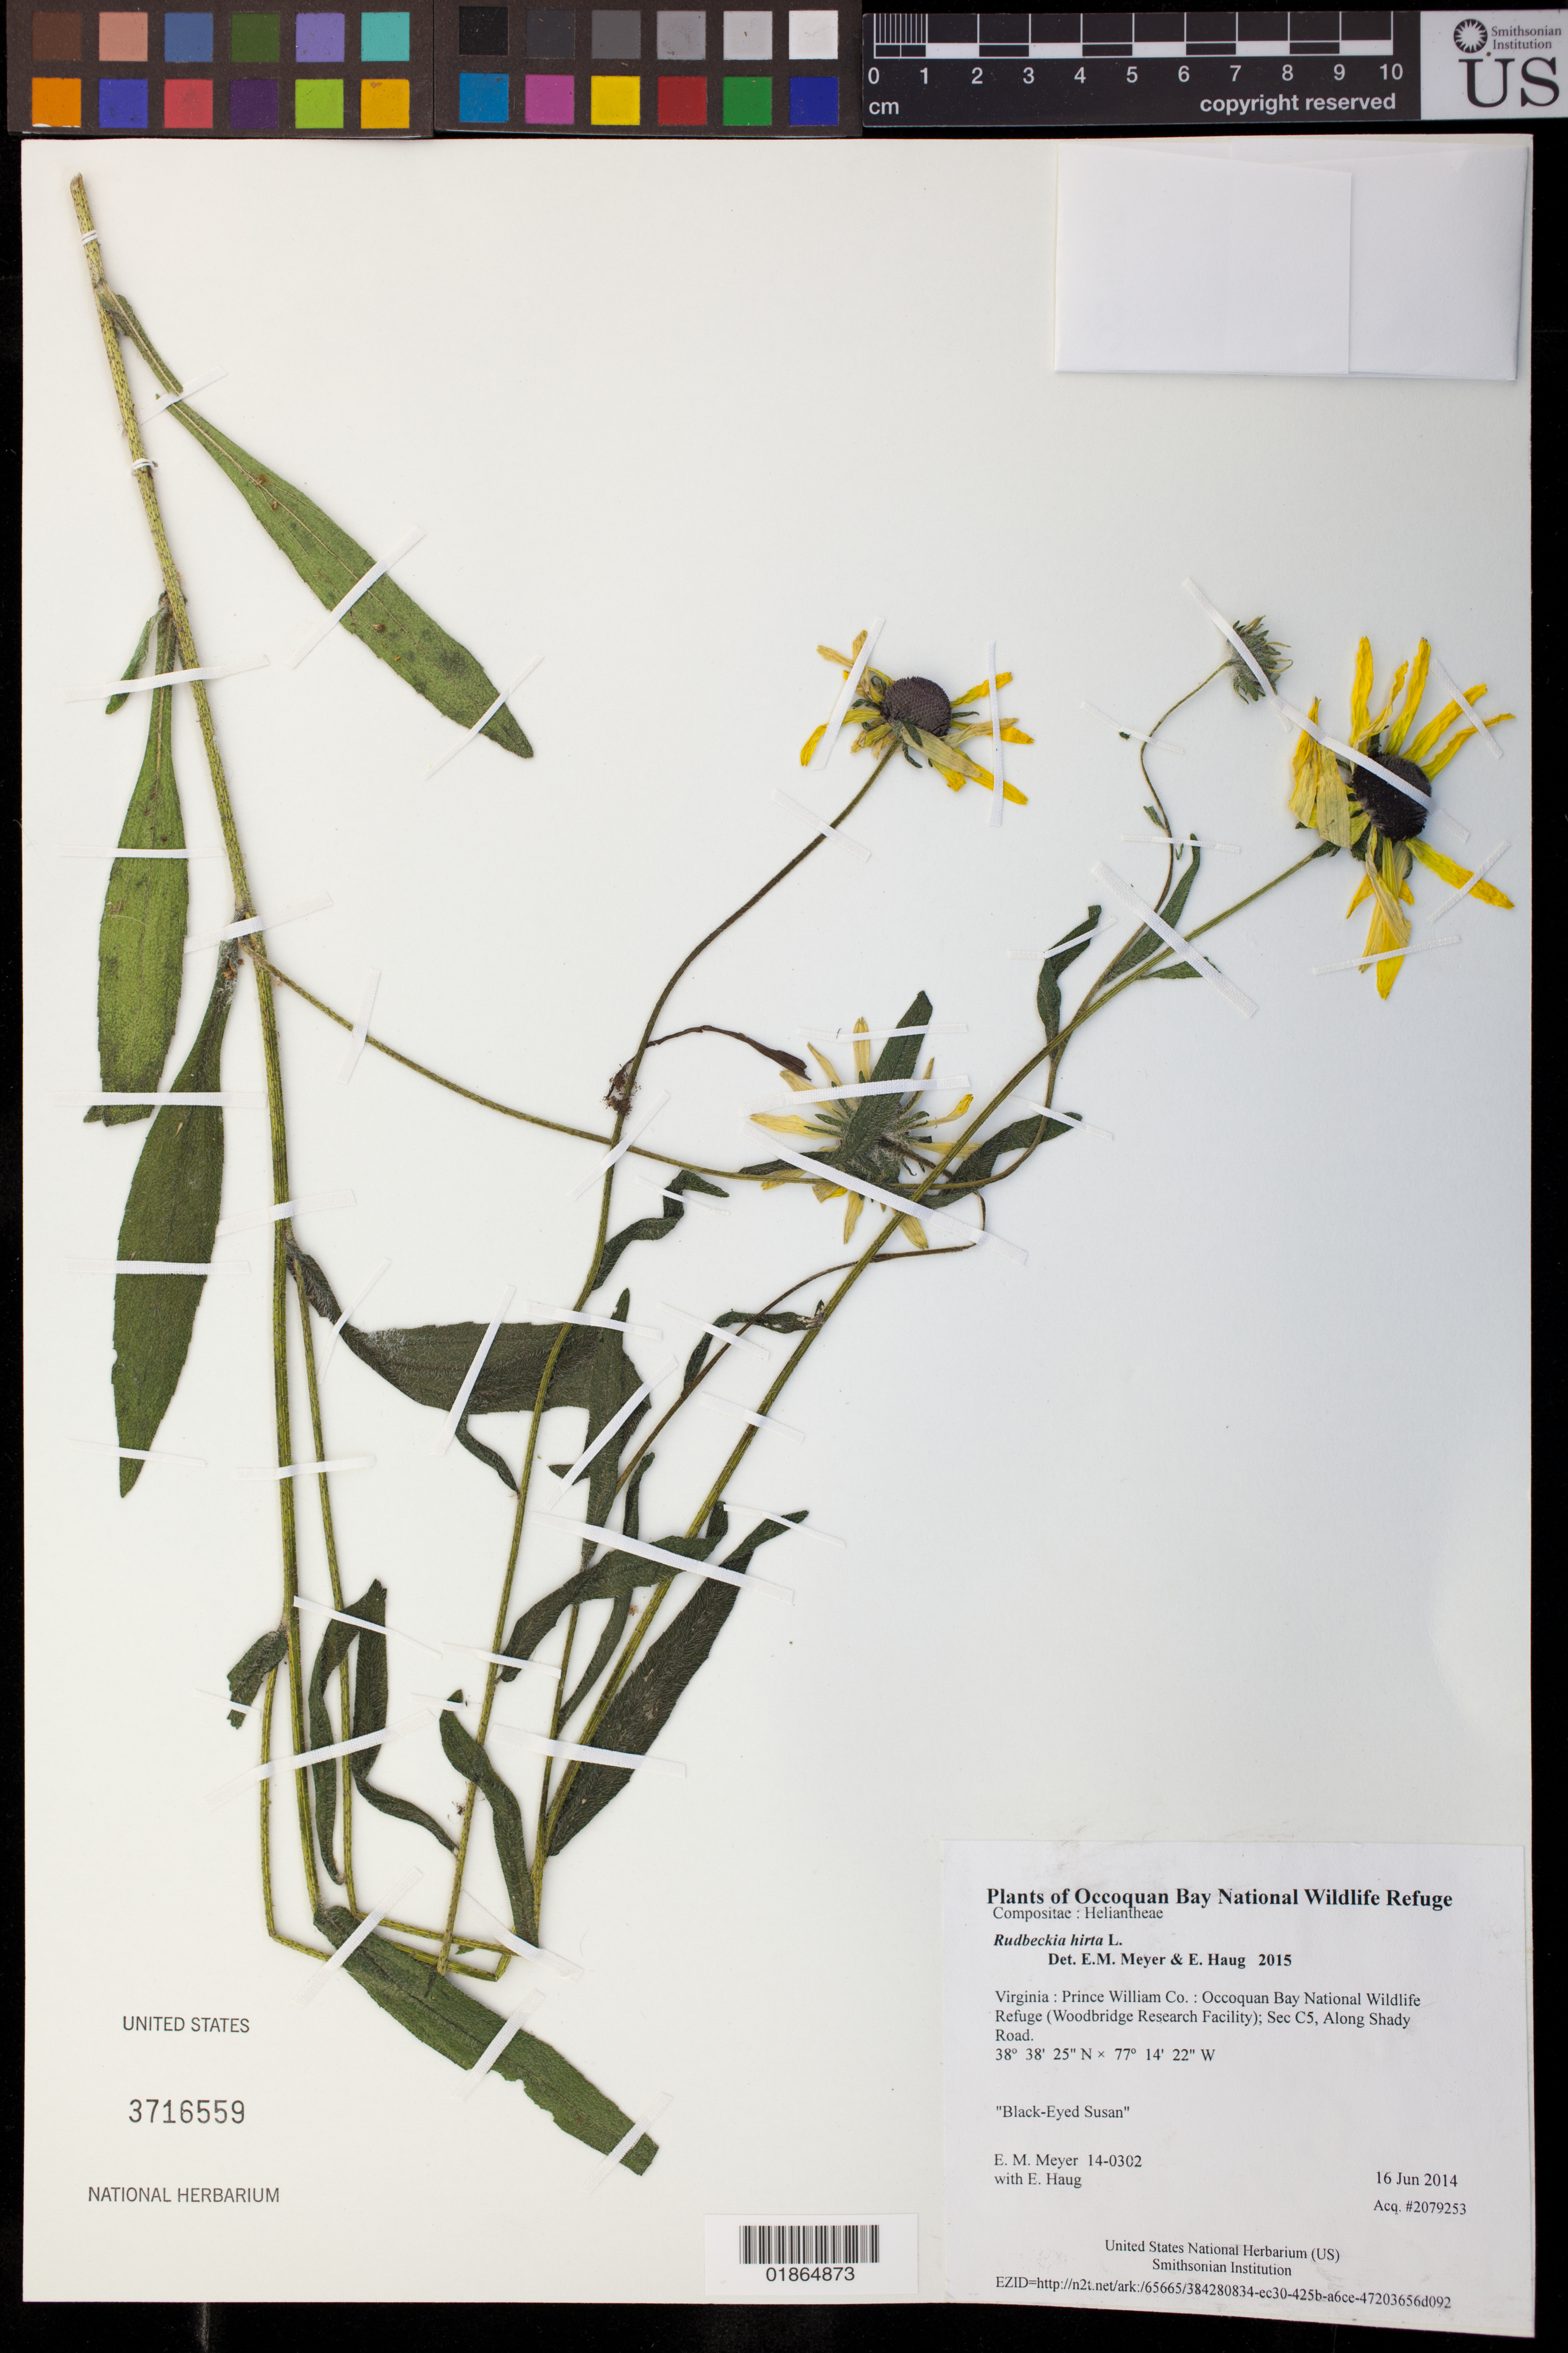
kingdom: Plantae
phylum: Tracheophyta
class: Magnoliopsida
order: Asterales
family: Asteraceae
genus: Rudbeckia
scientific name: Rudbeckia hirta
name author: L.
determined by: Meyer, E. M.; Haug, E.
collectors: E. M. Meyer & E. Haug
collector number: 14-0302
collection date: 2014-06-16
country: United States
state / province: Virginia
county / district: Prince William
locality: Occoquan Bay National Wildlife Refuge (Woodbridge Research Facility); Sec C5, Along Shady Road.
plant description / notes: Black-Eyed Susan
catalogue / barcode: US 3716559